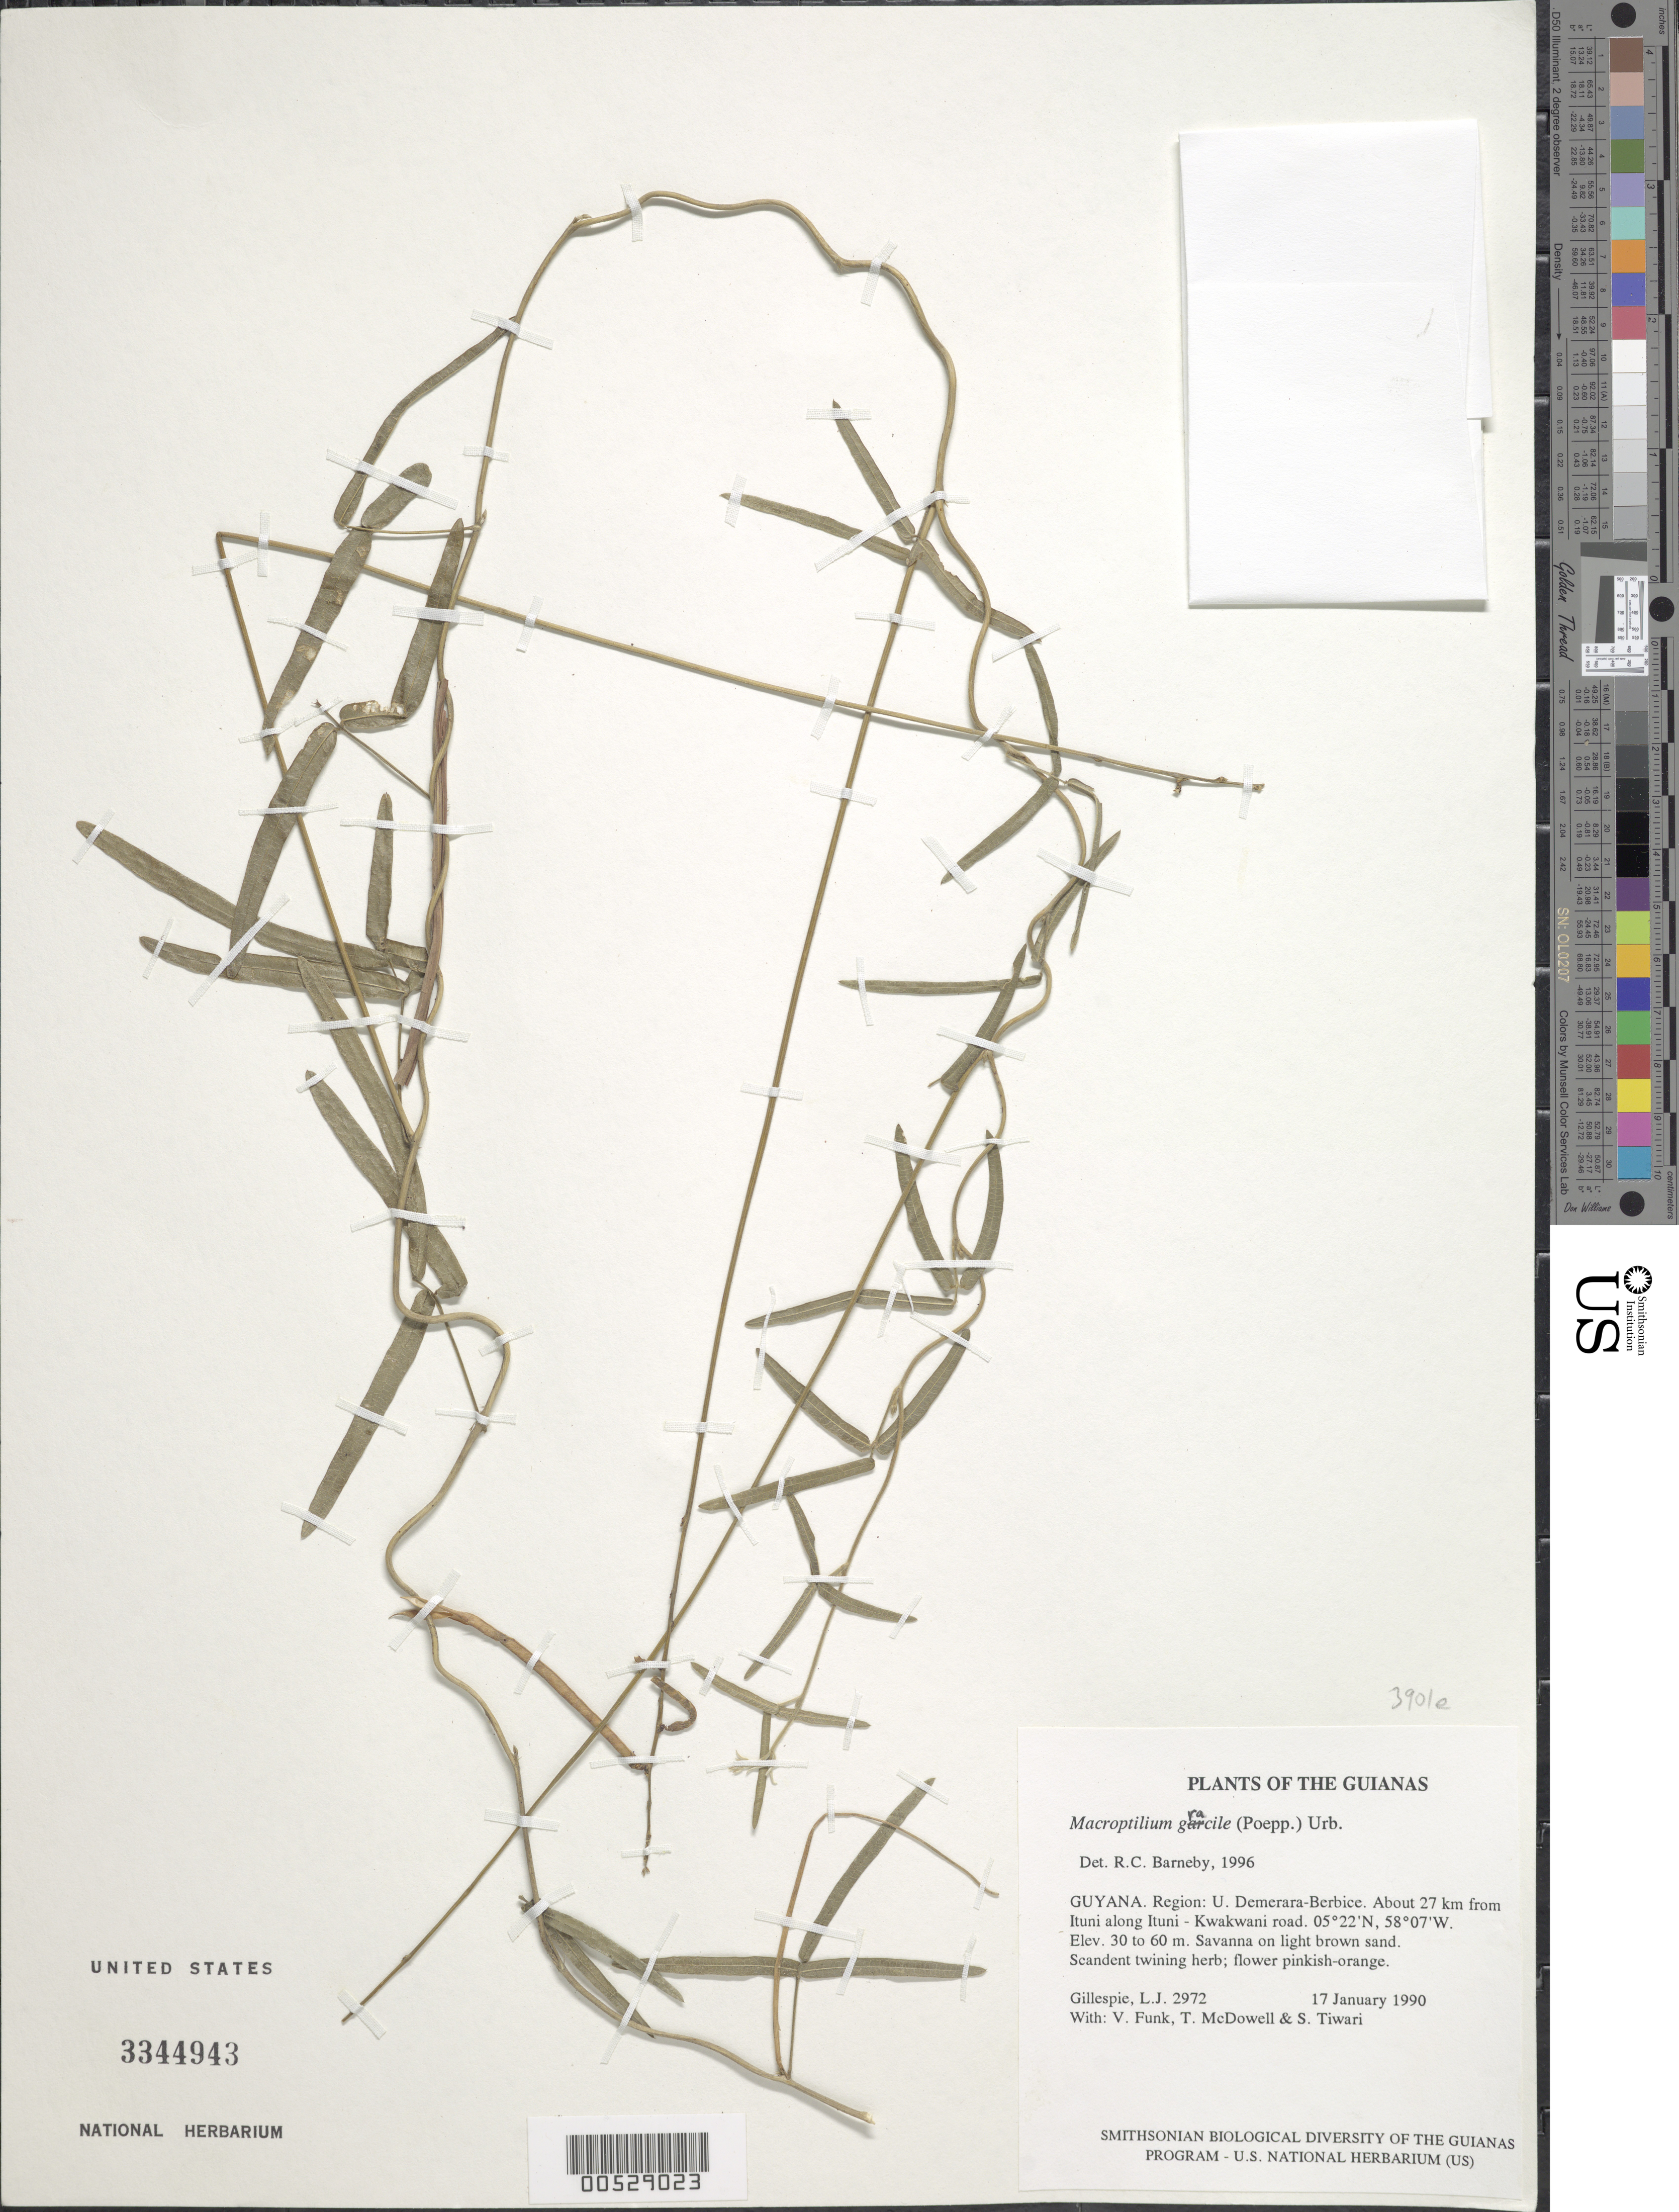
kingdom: Plantae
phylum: Tracheophyta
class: Magnoliopsida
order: Fabales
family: Fabaceae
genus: Macroptilium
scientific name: Macroptilium gracile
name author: (Poepp. ex Benth.) Urb.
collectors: L. J. Gillespie, V. Funk, T. McDowell & S. Tiwari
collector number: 2972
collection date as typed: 17 January 1990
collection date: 1990-01-17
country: Guyana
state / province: U. Demerara-Berbice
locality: About 27 km from Ituni along Ituni - Kwakwani road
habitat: Savanna on light brown sand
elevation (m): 30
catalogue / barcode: US 3344943